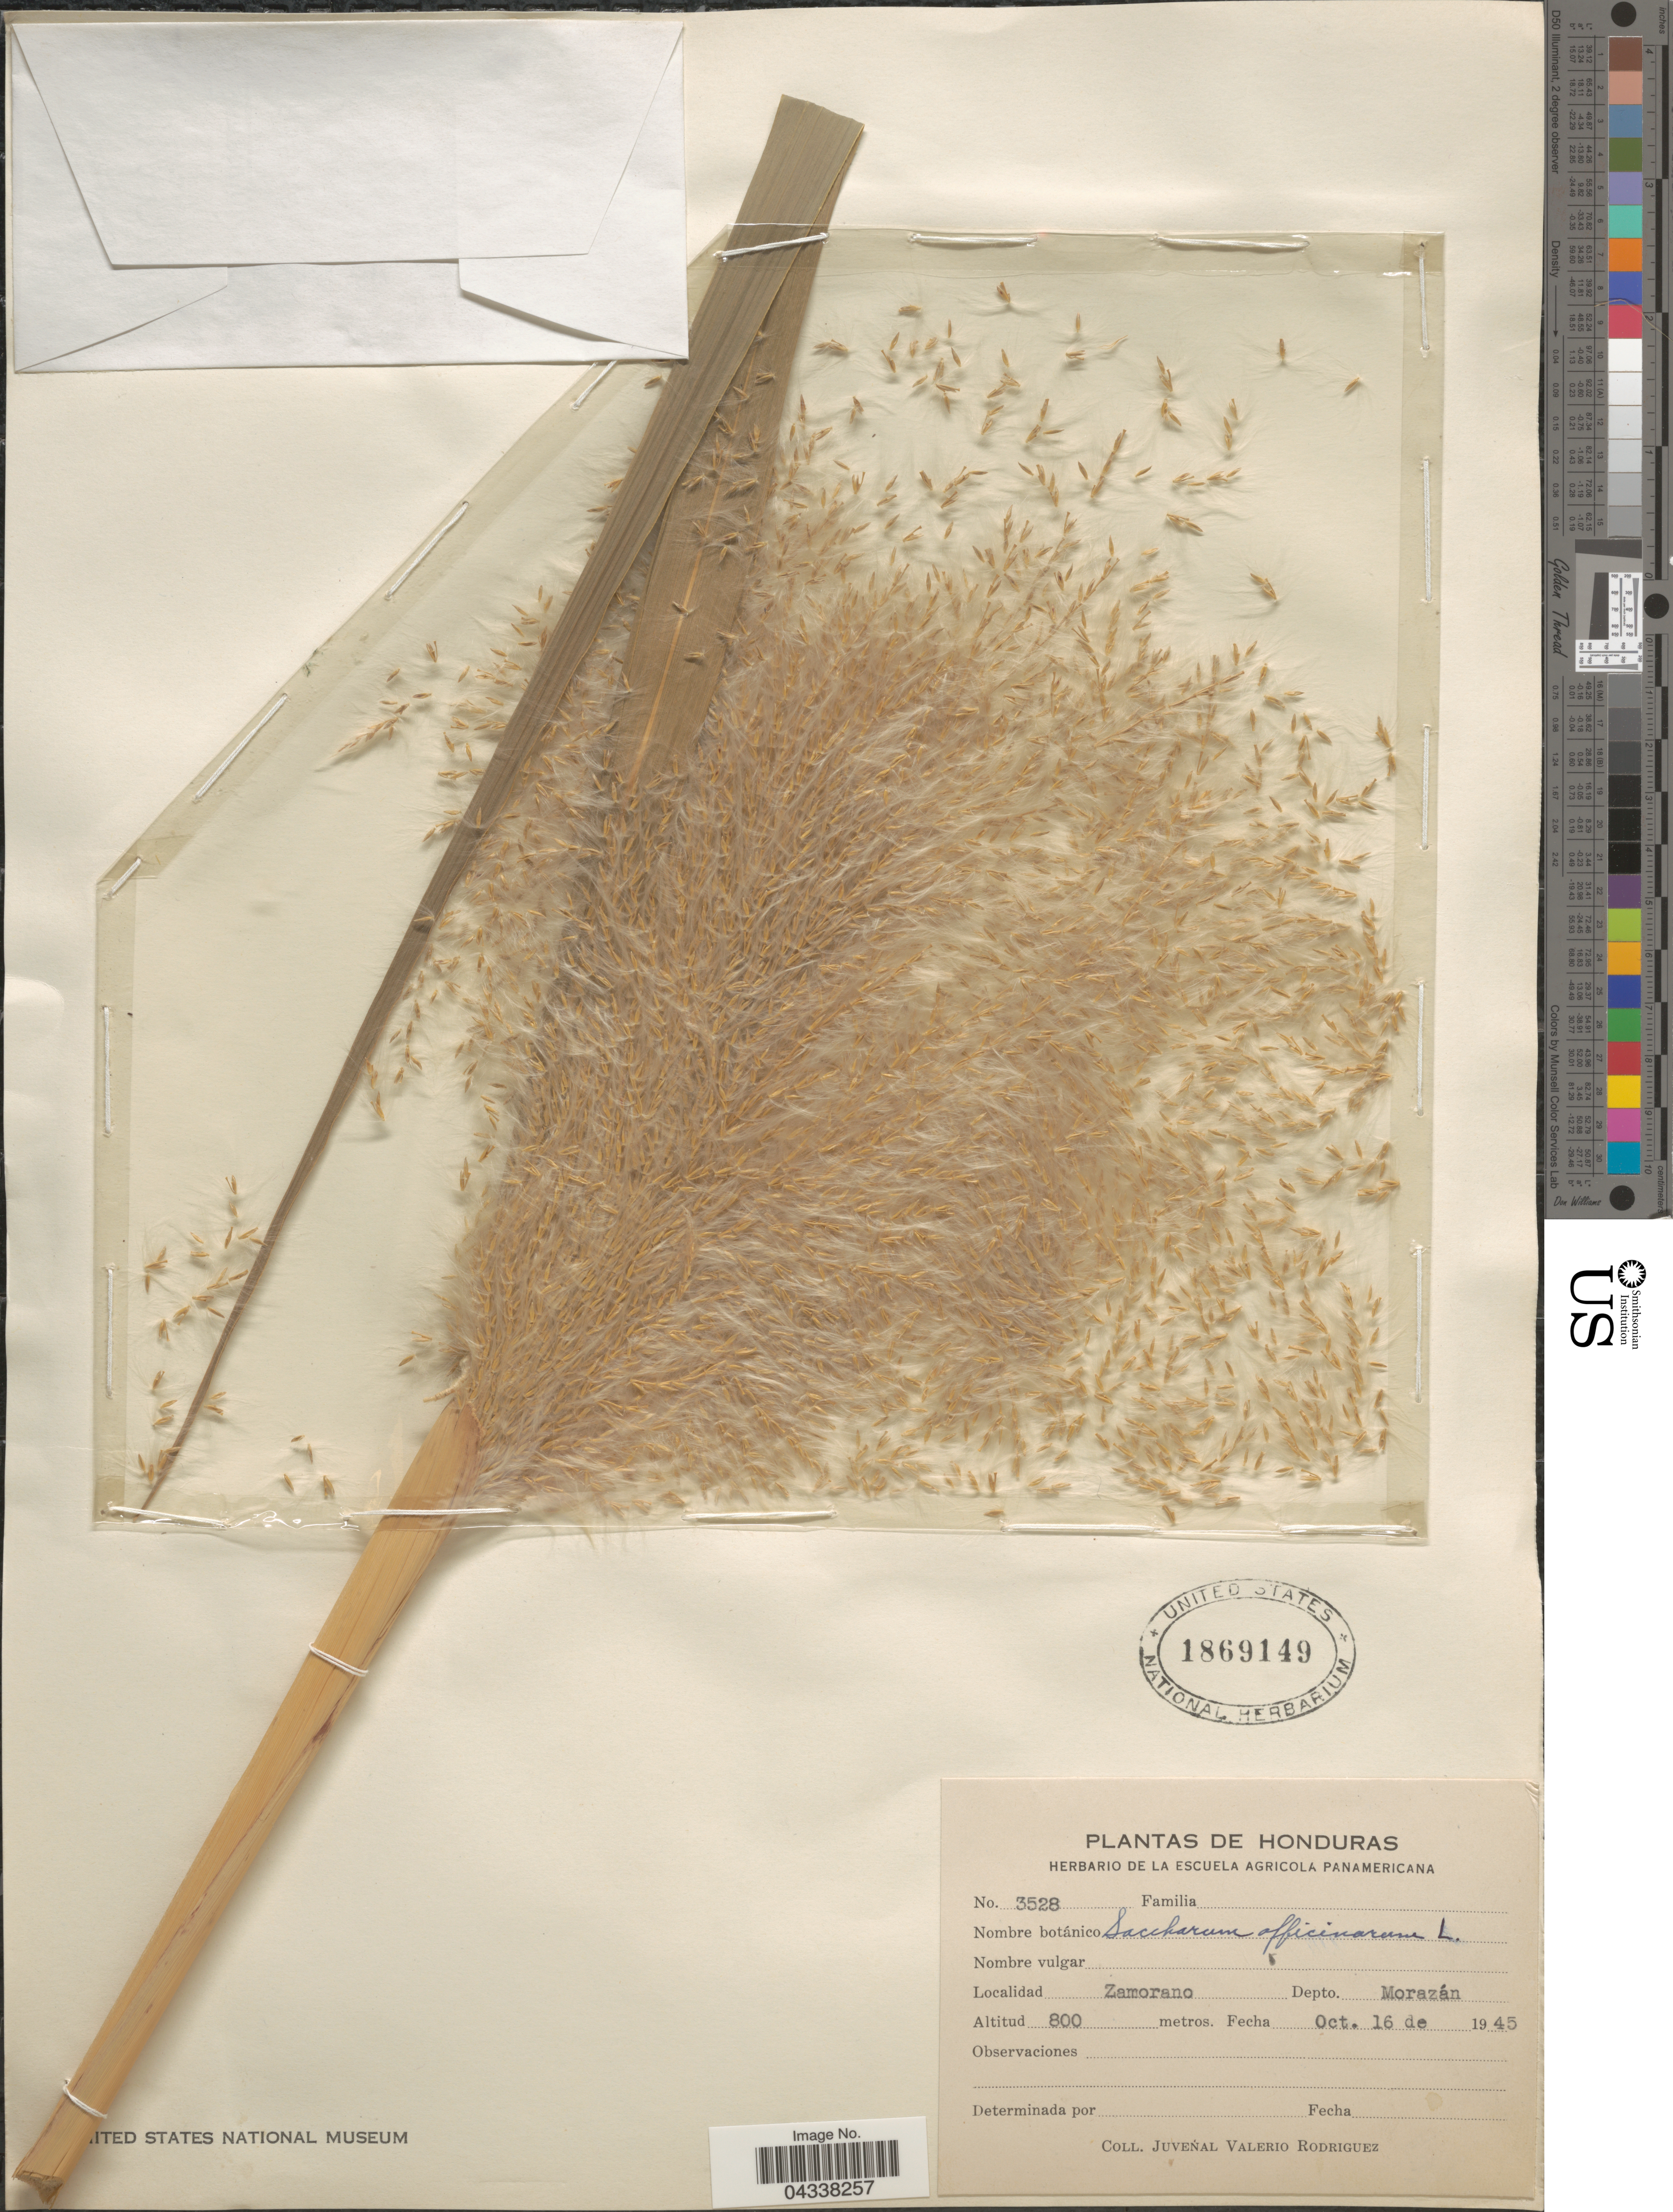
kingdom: Plantae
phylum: Tracheophyta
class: Liliopsida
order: Poales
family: Poaceae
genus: Saccharum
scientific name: Saccharum officinarum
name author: L.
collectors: J. Rodriguez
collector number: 3528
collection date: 1945-10-16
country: Honduras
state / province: Fco. Morazán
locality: Zamorano. Depto. Morazán.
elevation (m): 800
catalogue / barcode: US 1869149